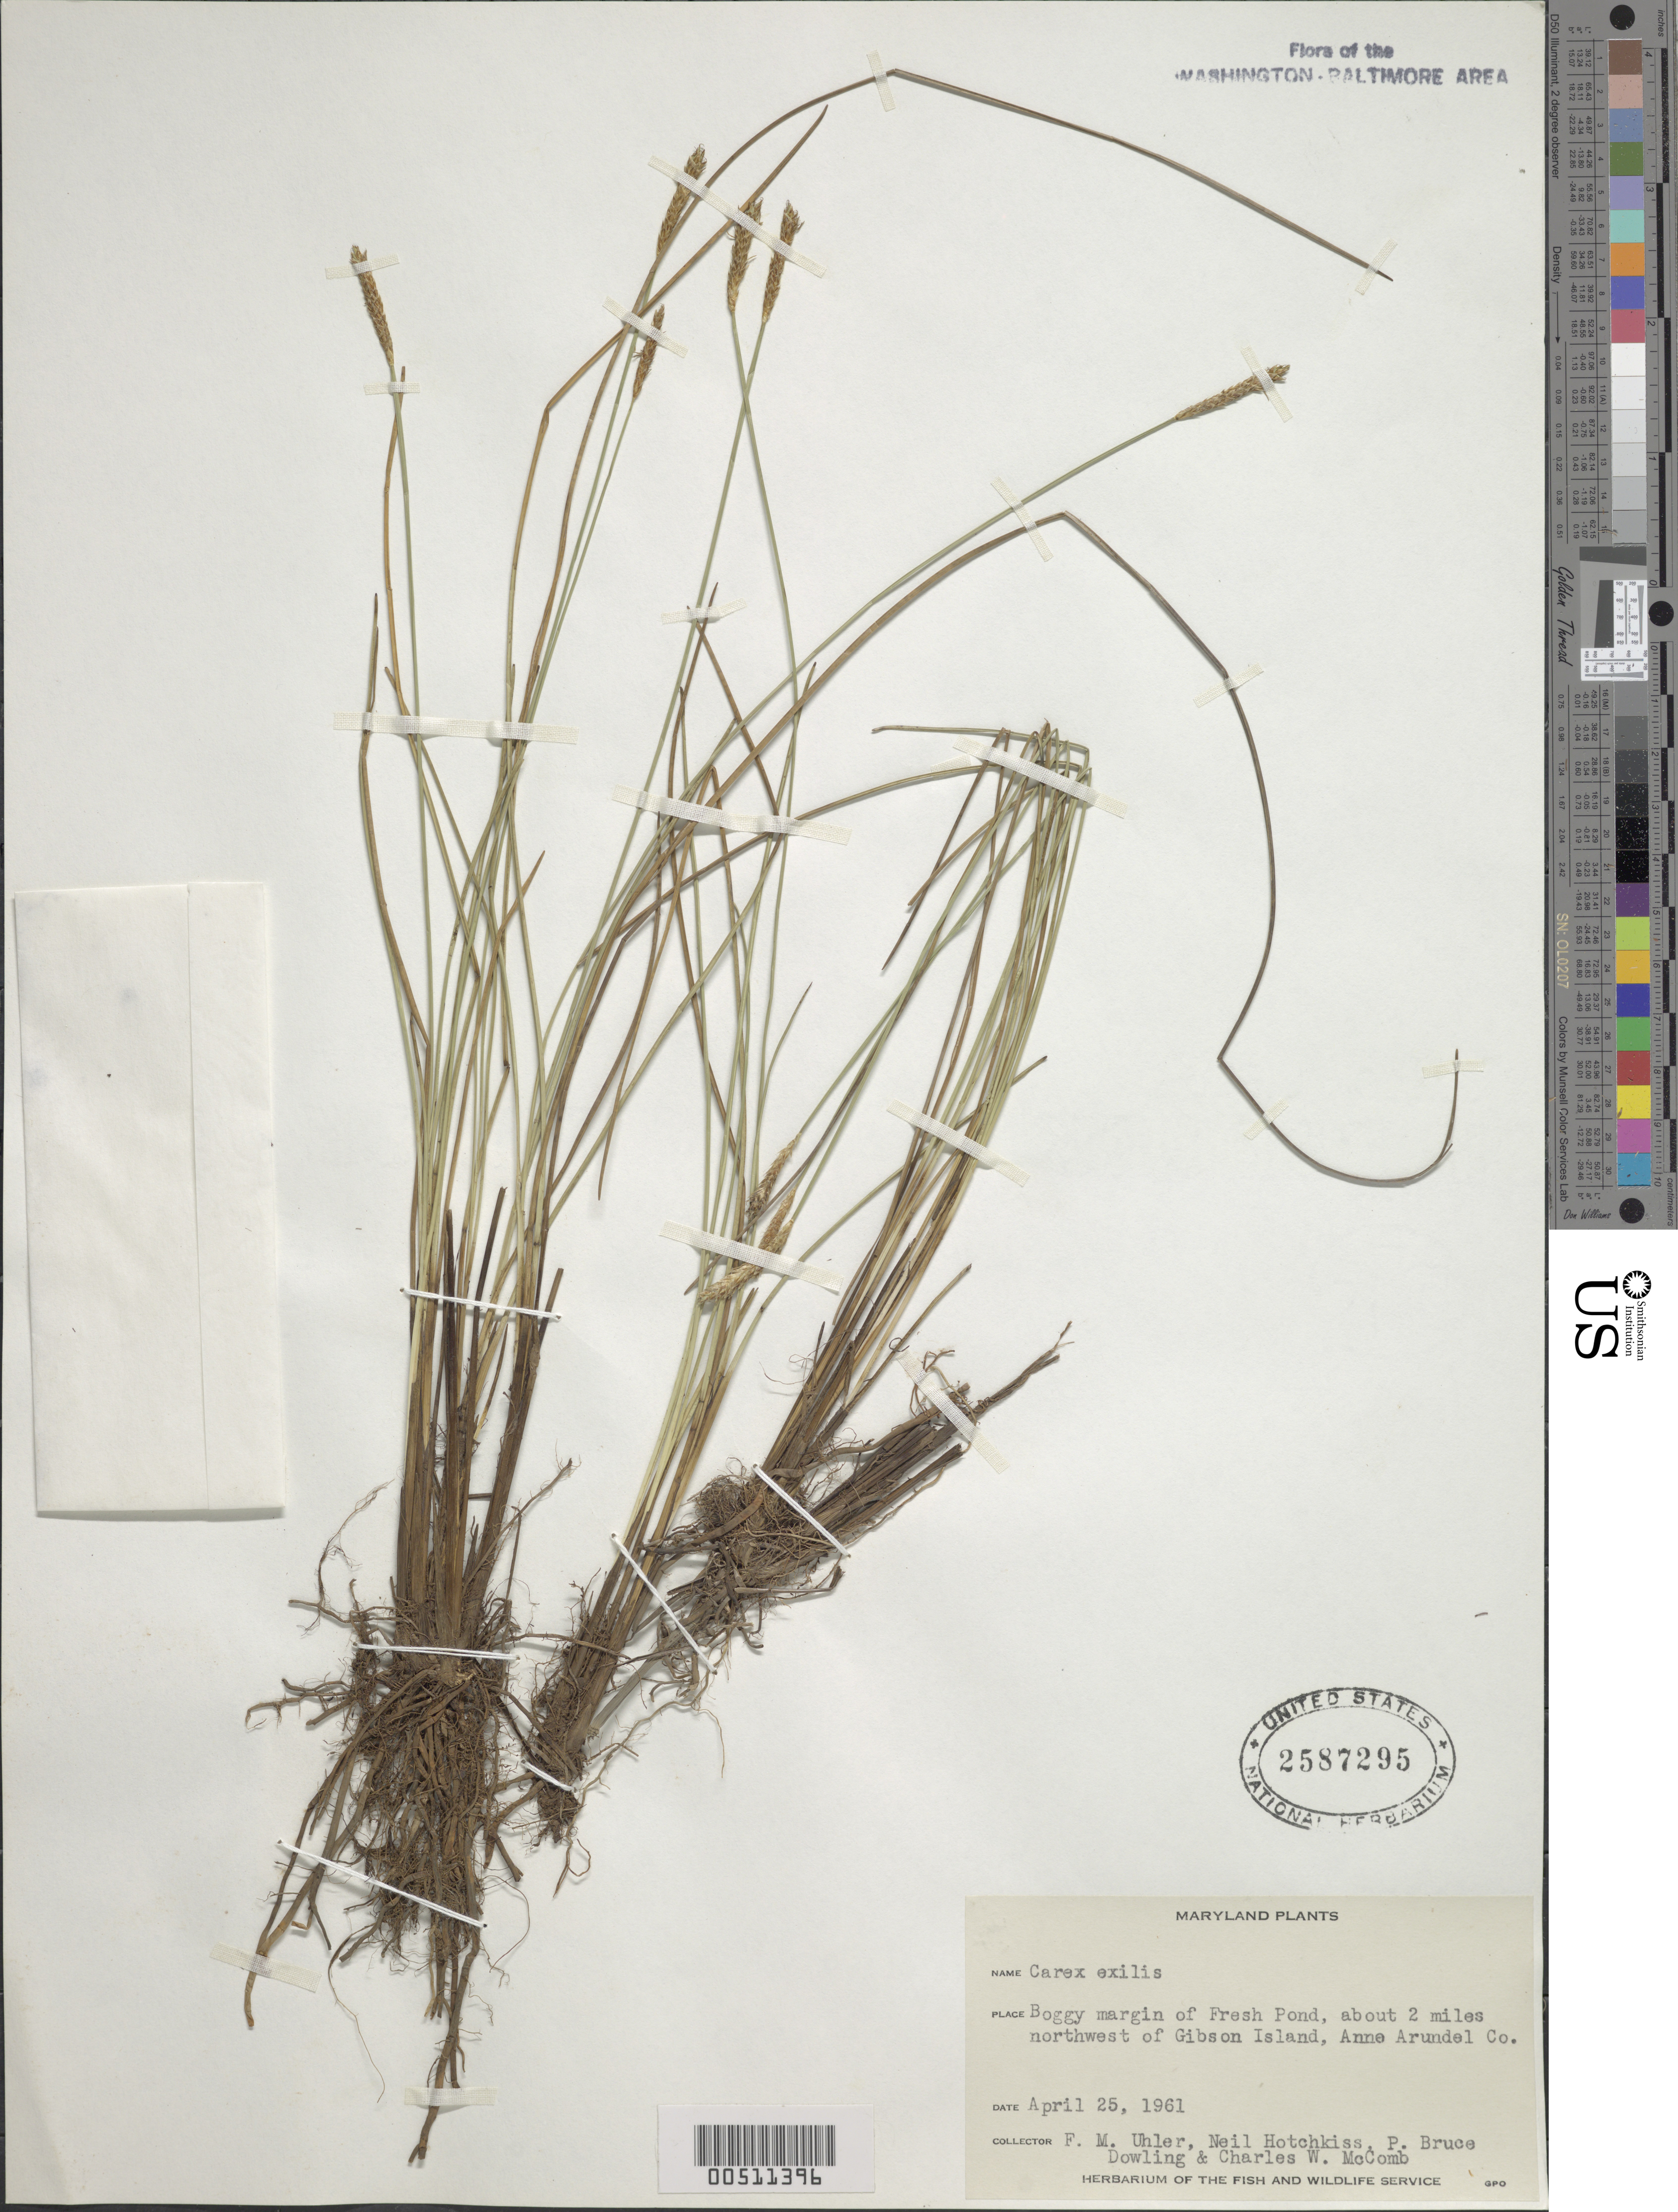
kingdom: Plantae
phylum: Tracheophyta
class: Liliopsida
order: Poales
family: Cyperaceae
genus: Carex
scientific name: Carex exilis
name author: Dewey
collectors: F. M. Uhler, N. Hotchkiss, P. Bruce & D. Mccomb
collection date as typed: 25 Apr 1961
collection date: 1961-04-25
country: United States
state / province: Maryland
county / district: Anne Arundel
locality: Fresh Pond, NW of Gibson Island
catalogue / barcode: US 2587295